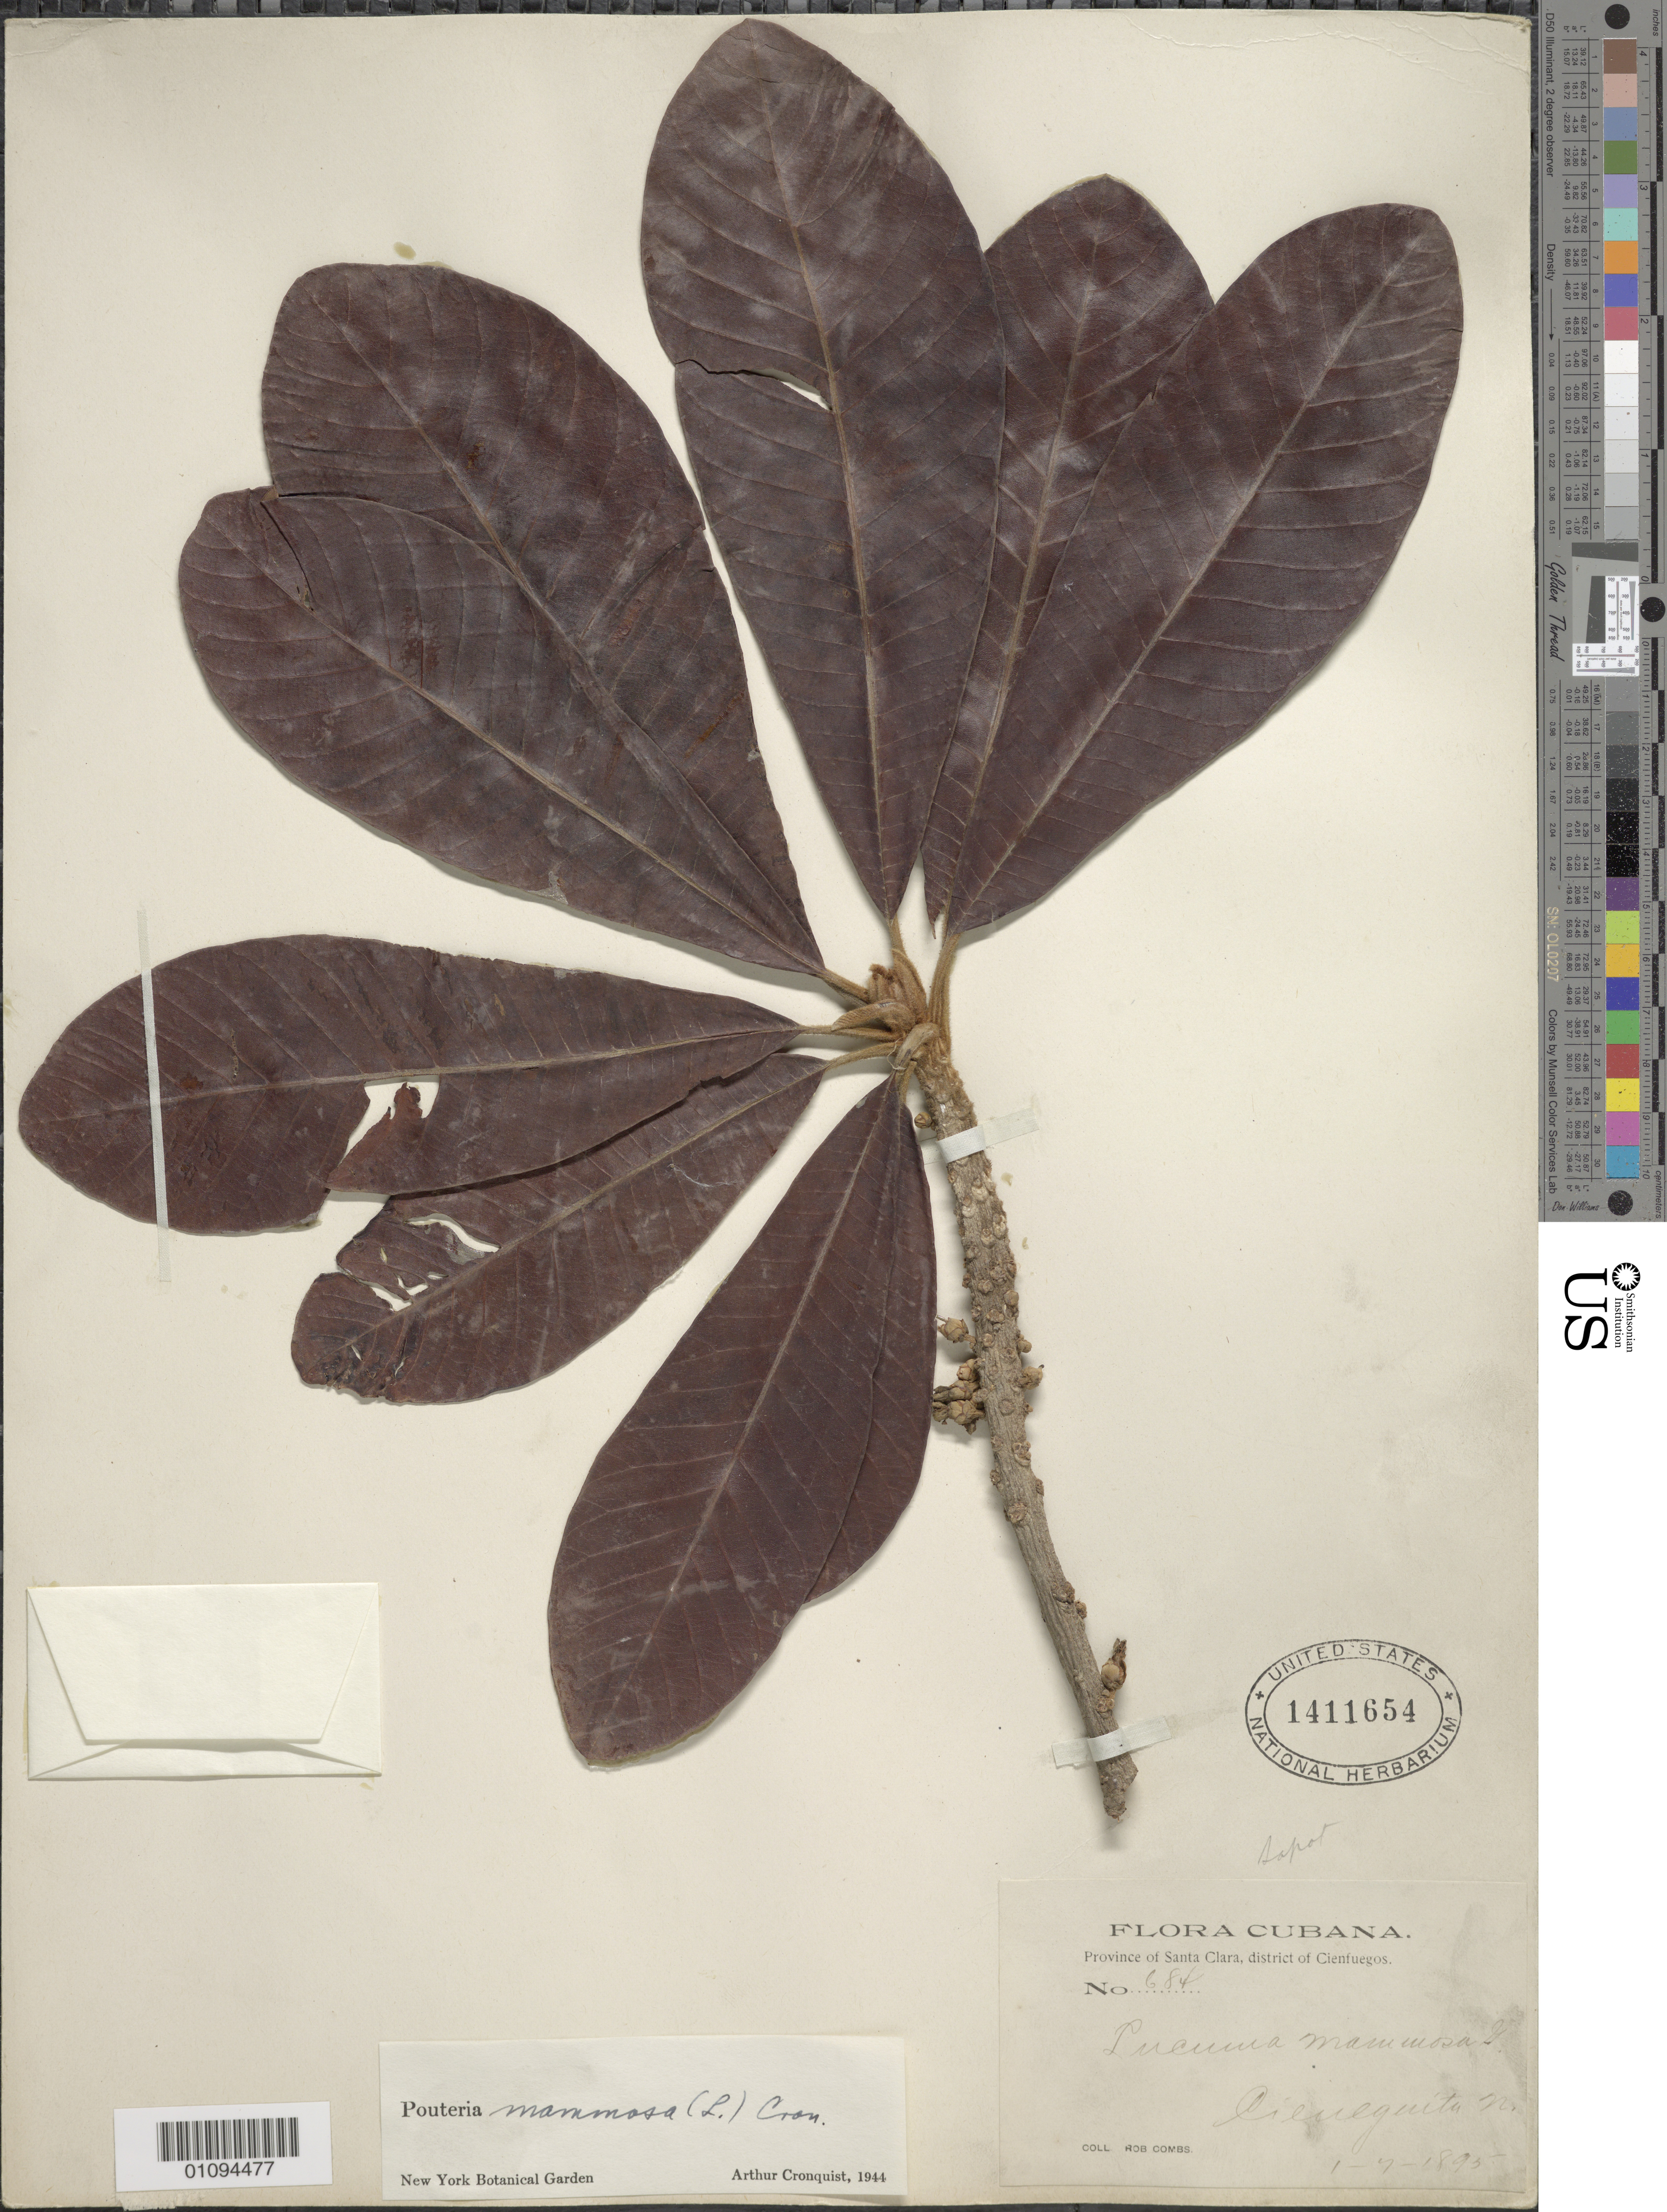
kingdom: Plantae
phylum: Tracheophyta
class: Magnoliopsida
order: Ericales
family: Sapotaceae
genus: Pouteria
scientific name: Pouteria mammosa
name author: (L.) Cronquist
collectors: R. Combs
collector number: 684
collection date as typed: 07 Jan 1895 or 01 Jul 1895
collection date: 1895-01-07 or 1895-07-01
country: Cuba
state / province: Cienfuegos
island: Cuba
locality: Cienfuegos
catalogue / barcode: US 1411654